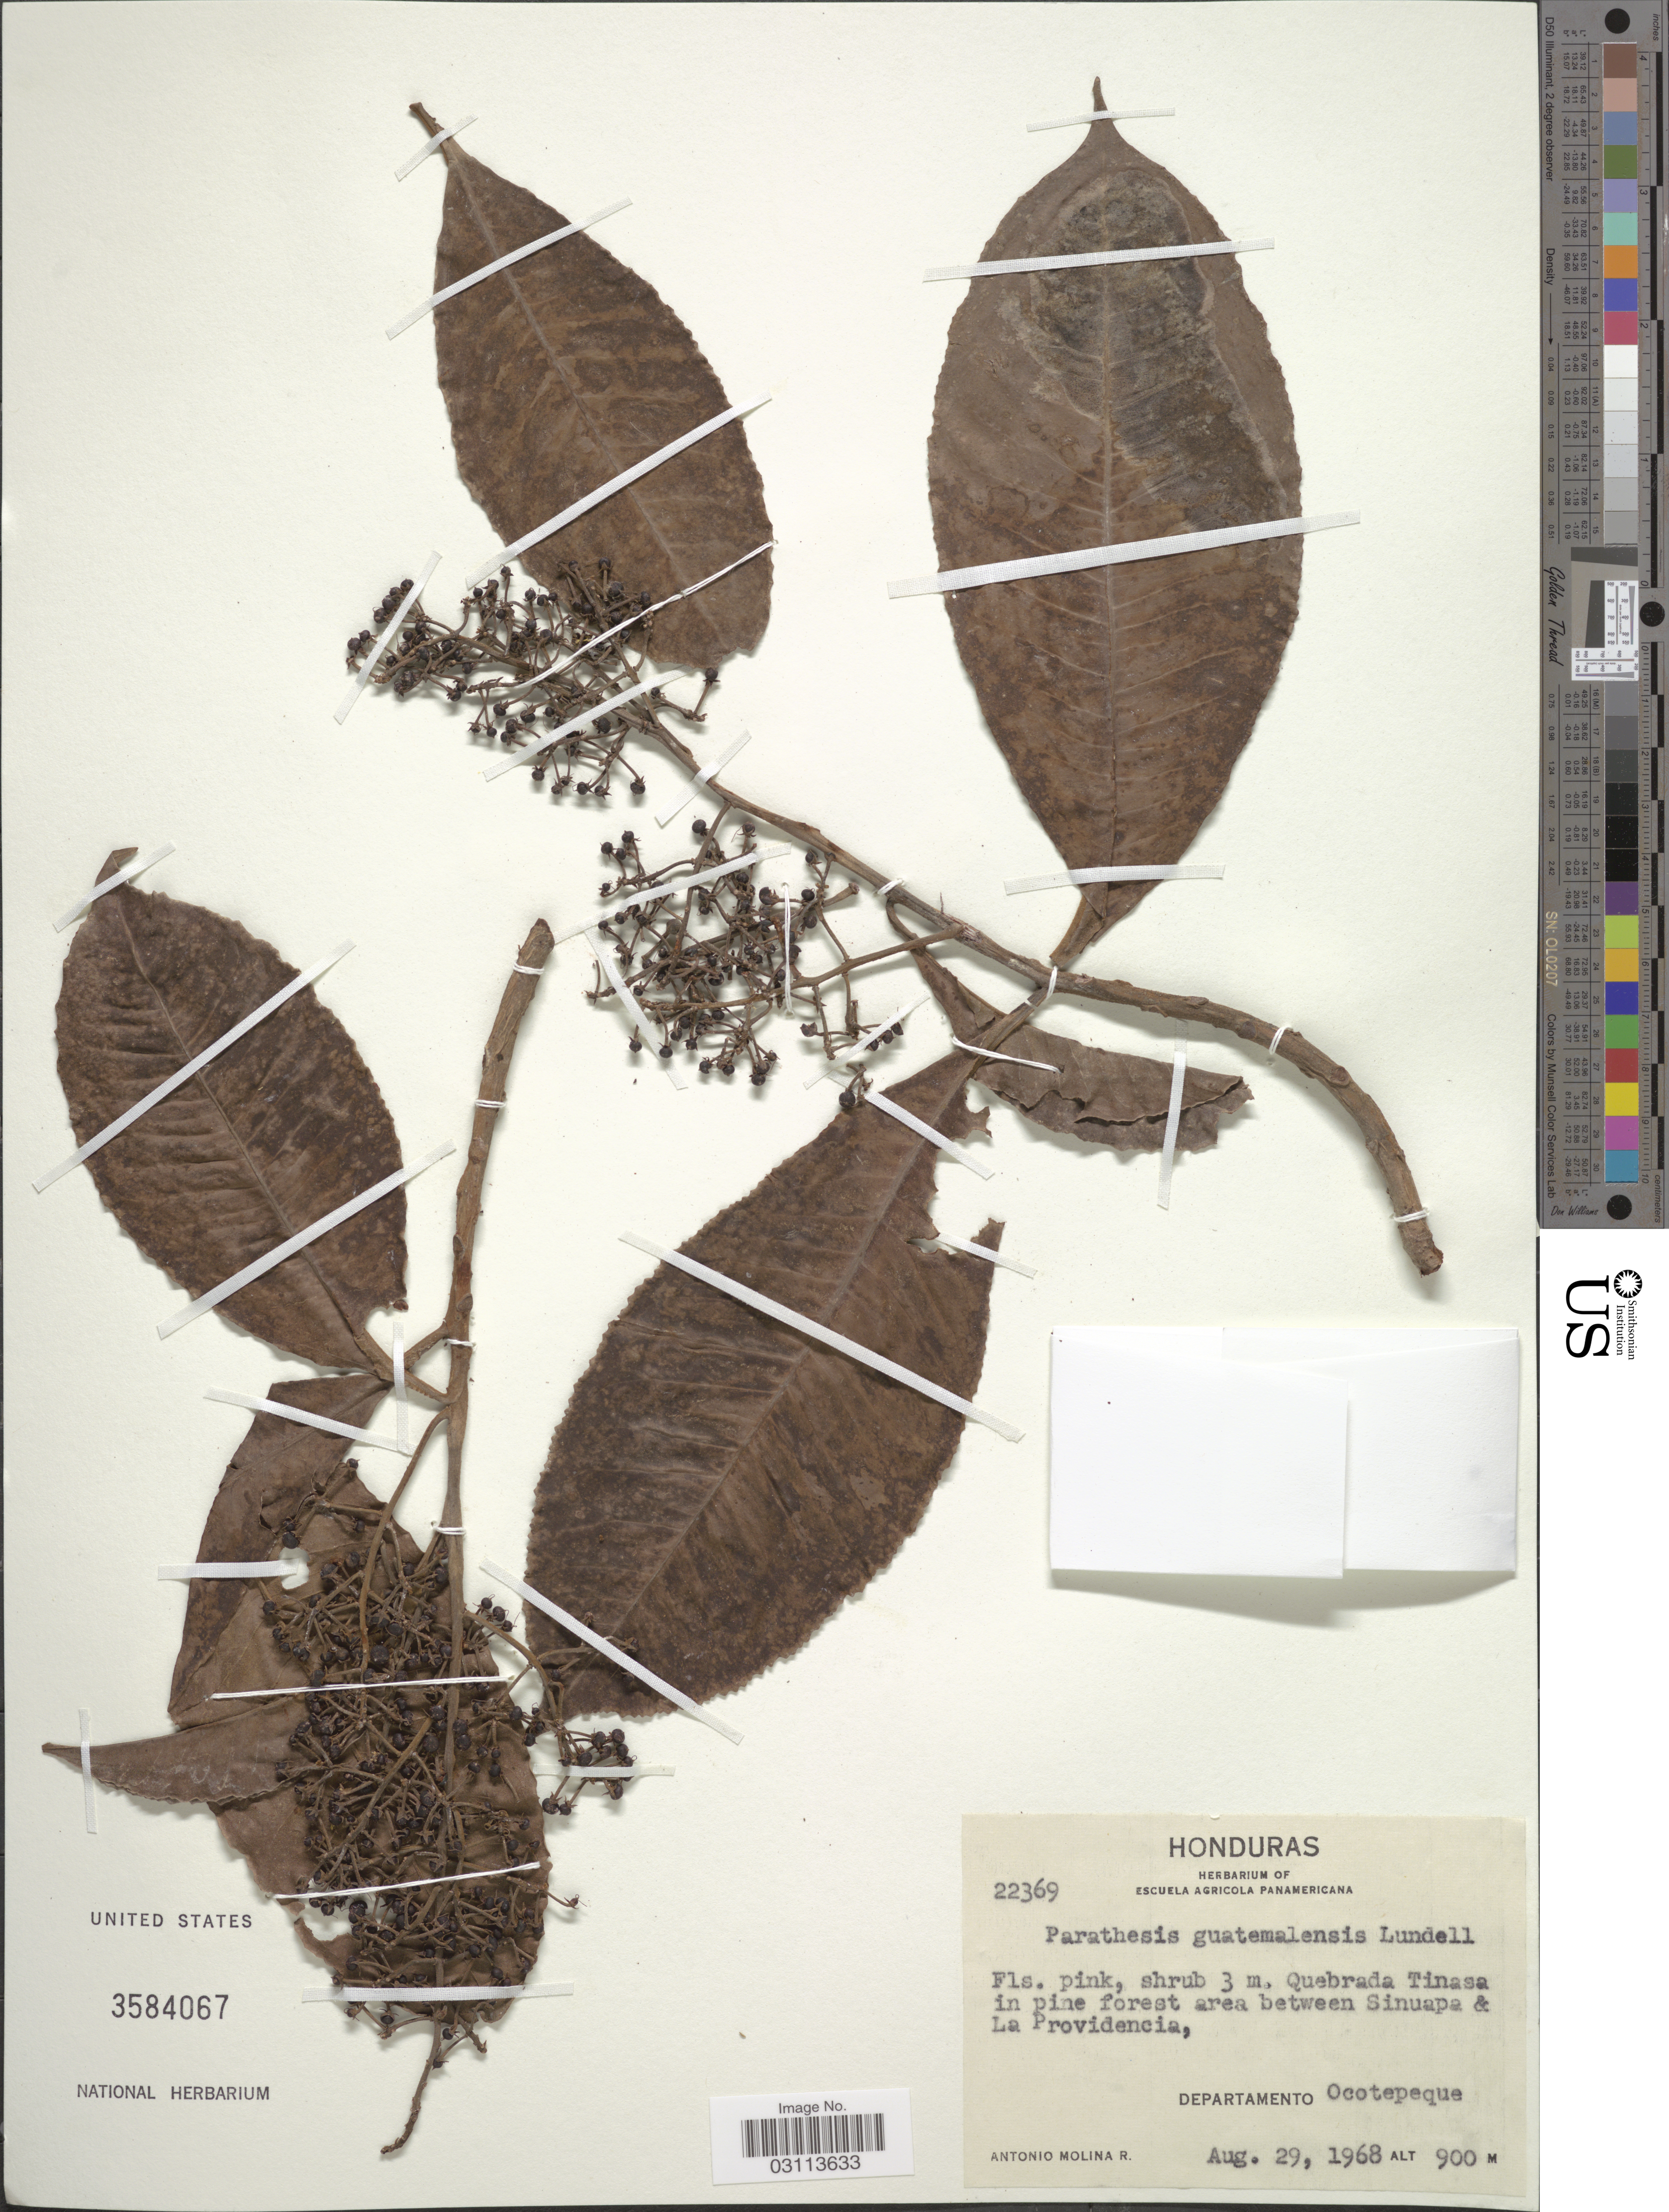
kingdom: Plantae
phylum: Tracheophyta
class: Magnoliopsida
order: Ericales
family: Primulaceae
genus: Parathesis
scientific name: Parathesis guatemalensis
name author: Lundell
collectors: A. Molina R.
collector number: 22369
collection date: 1968-08-29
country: Honduras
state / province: Ocotepeque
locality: Quebrada Tinasa in pine forest area between Sinuapa & La Providencia, Departamento Ocotepeque.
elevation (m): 900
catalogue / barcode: US 3584067